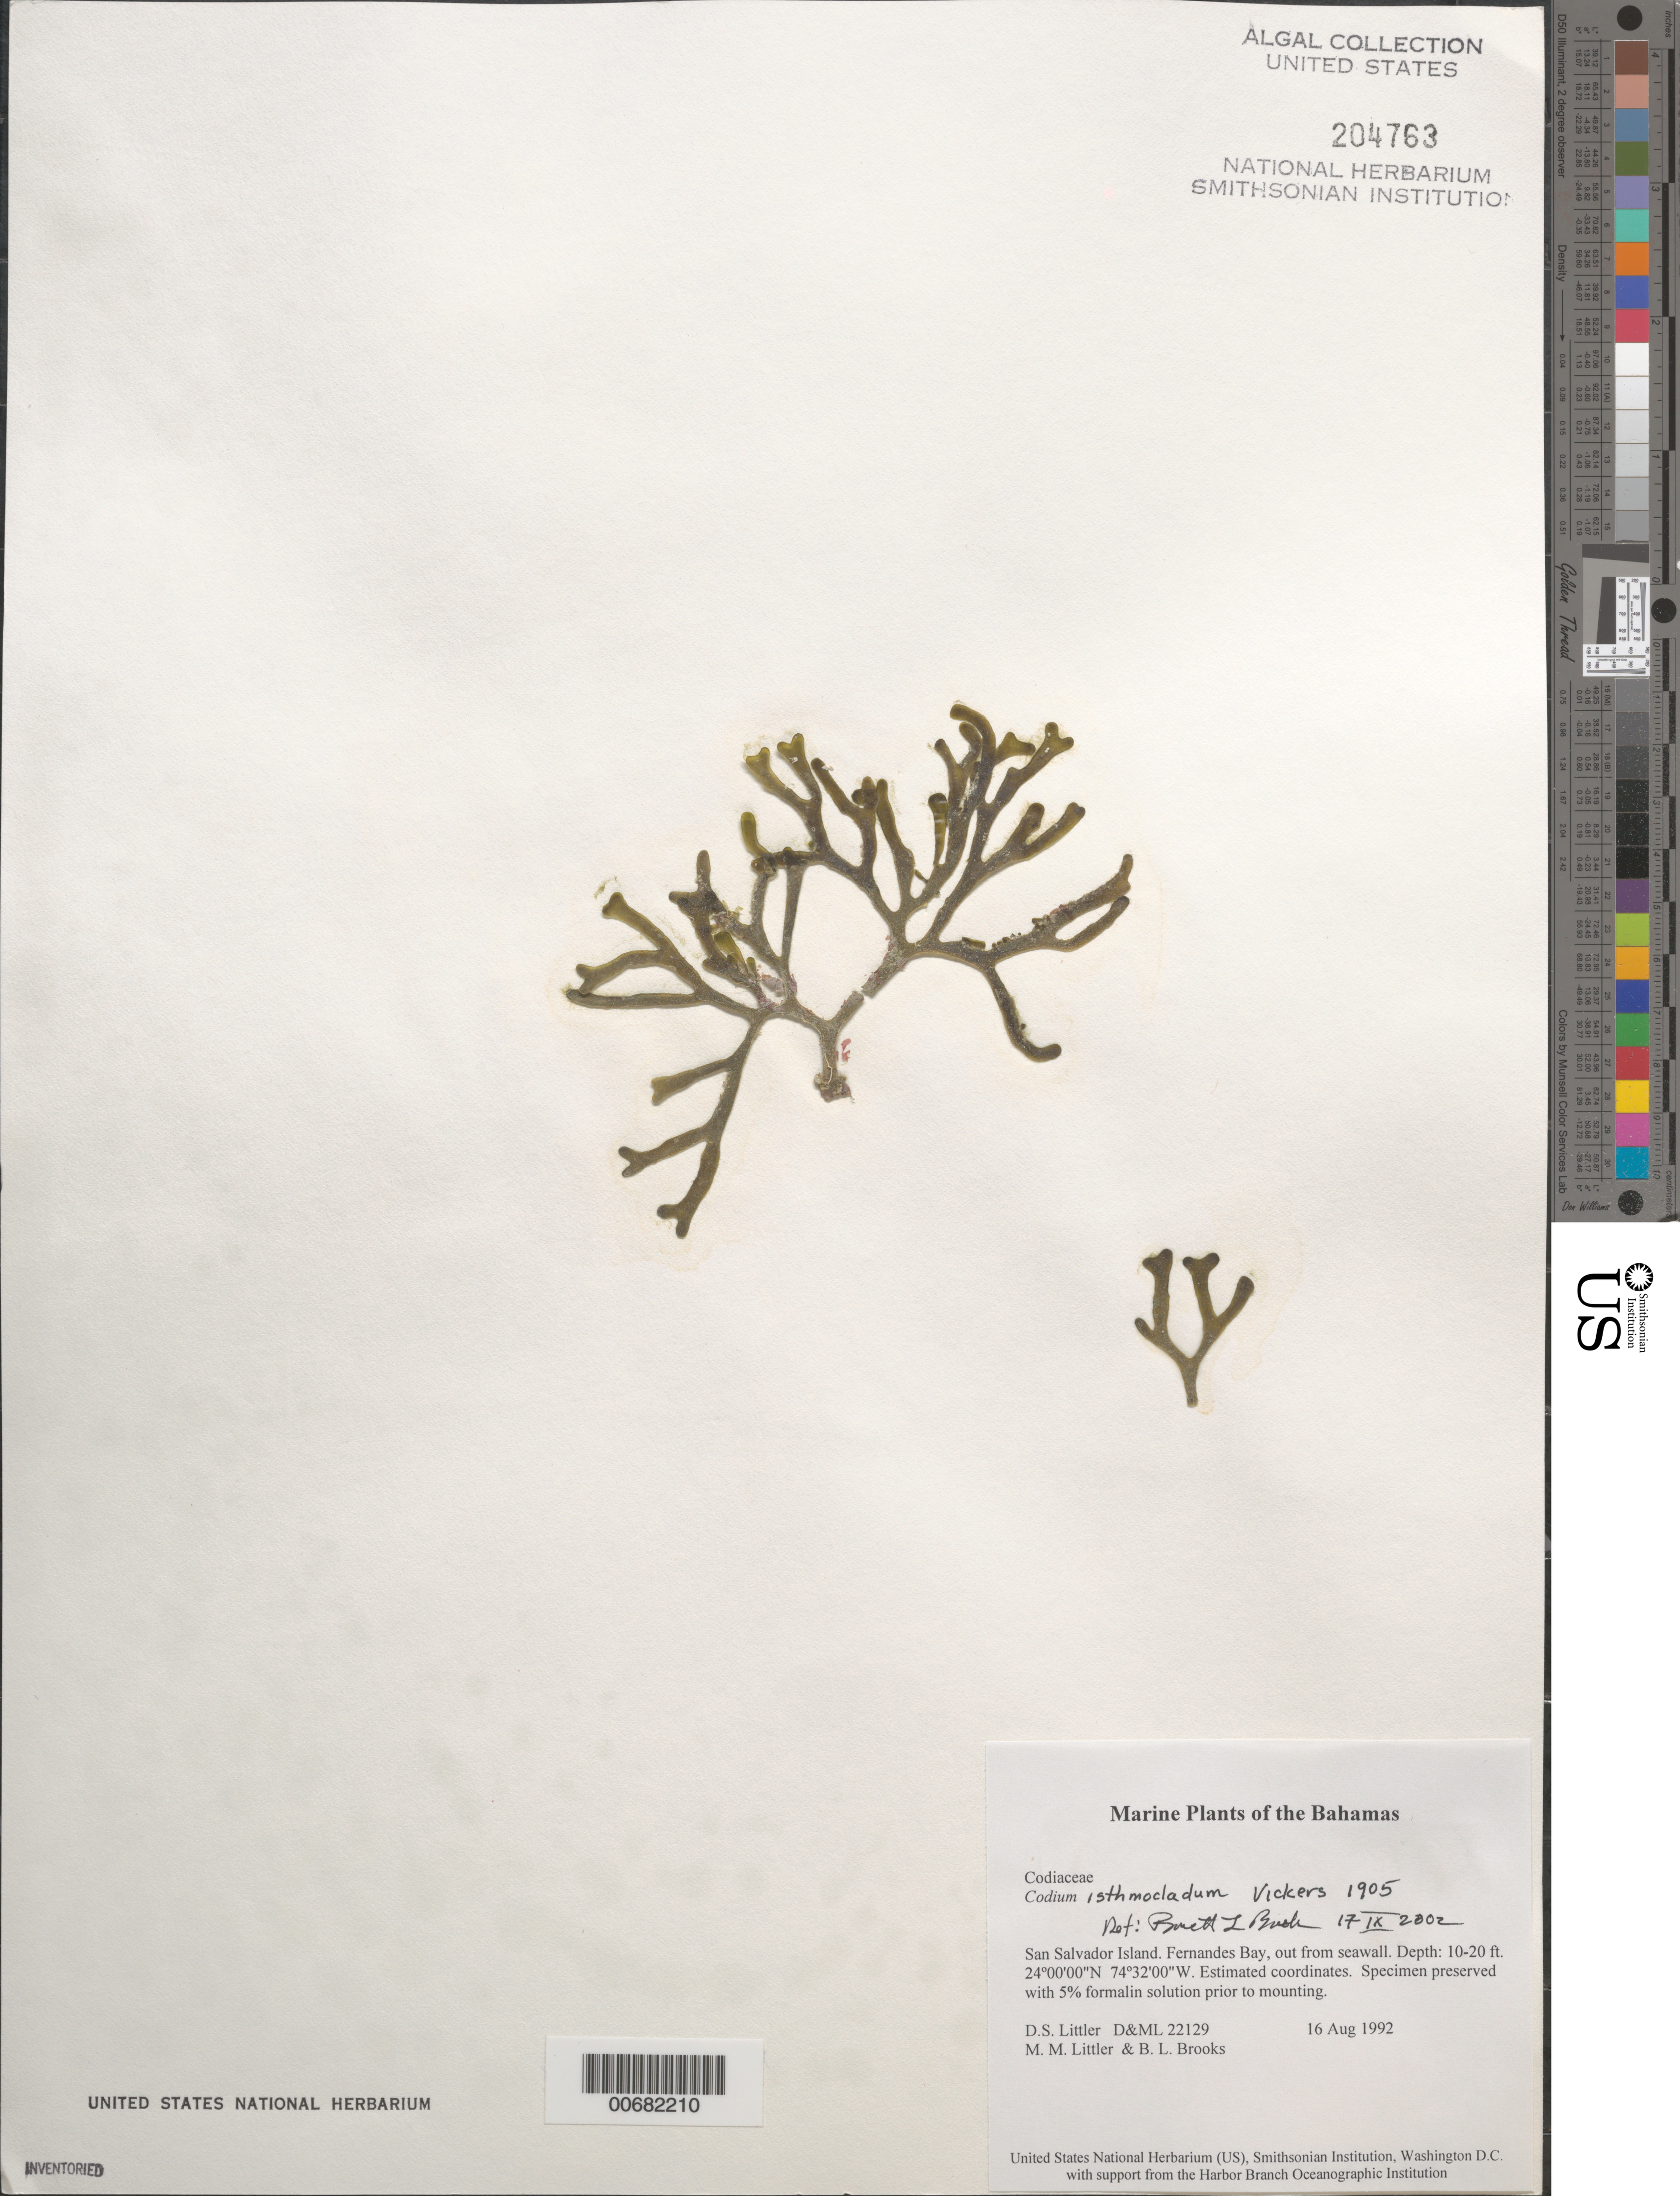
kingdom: Plantae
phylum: Chlorophyta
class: Ulvophyceae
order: Bryopsidales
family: Codiaceae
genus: Codium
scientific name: Codium isthmocladum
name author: Vickers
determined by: Brooks, B. L., (BOT), Smithsonian Institution - National Museum of Natural History (UNITED STATES)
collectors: D. S. Littler, M. M. Littler & B. Brooks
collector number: D&ML 22129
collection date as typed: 16 Aug 1992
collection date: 1992-08-16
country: Bahamas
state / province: San Salvador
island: San Salvador Island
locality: Fernandes Bay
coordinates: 24 00' 00" N, 74 32' 00" W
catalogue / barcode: US 204763